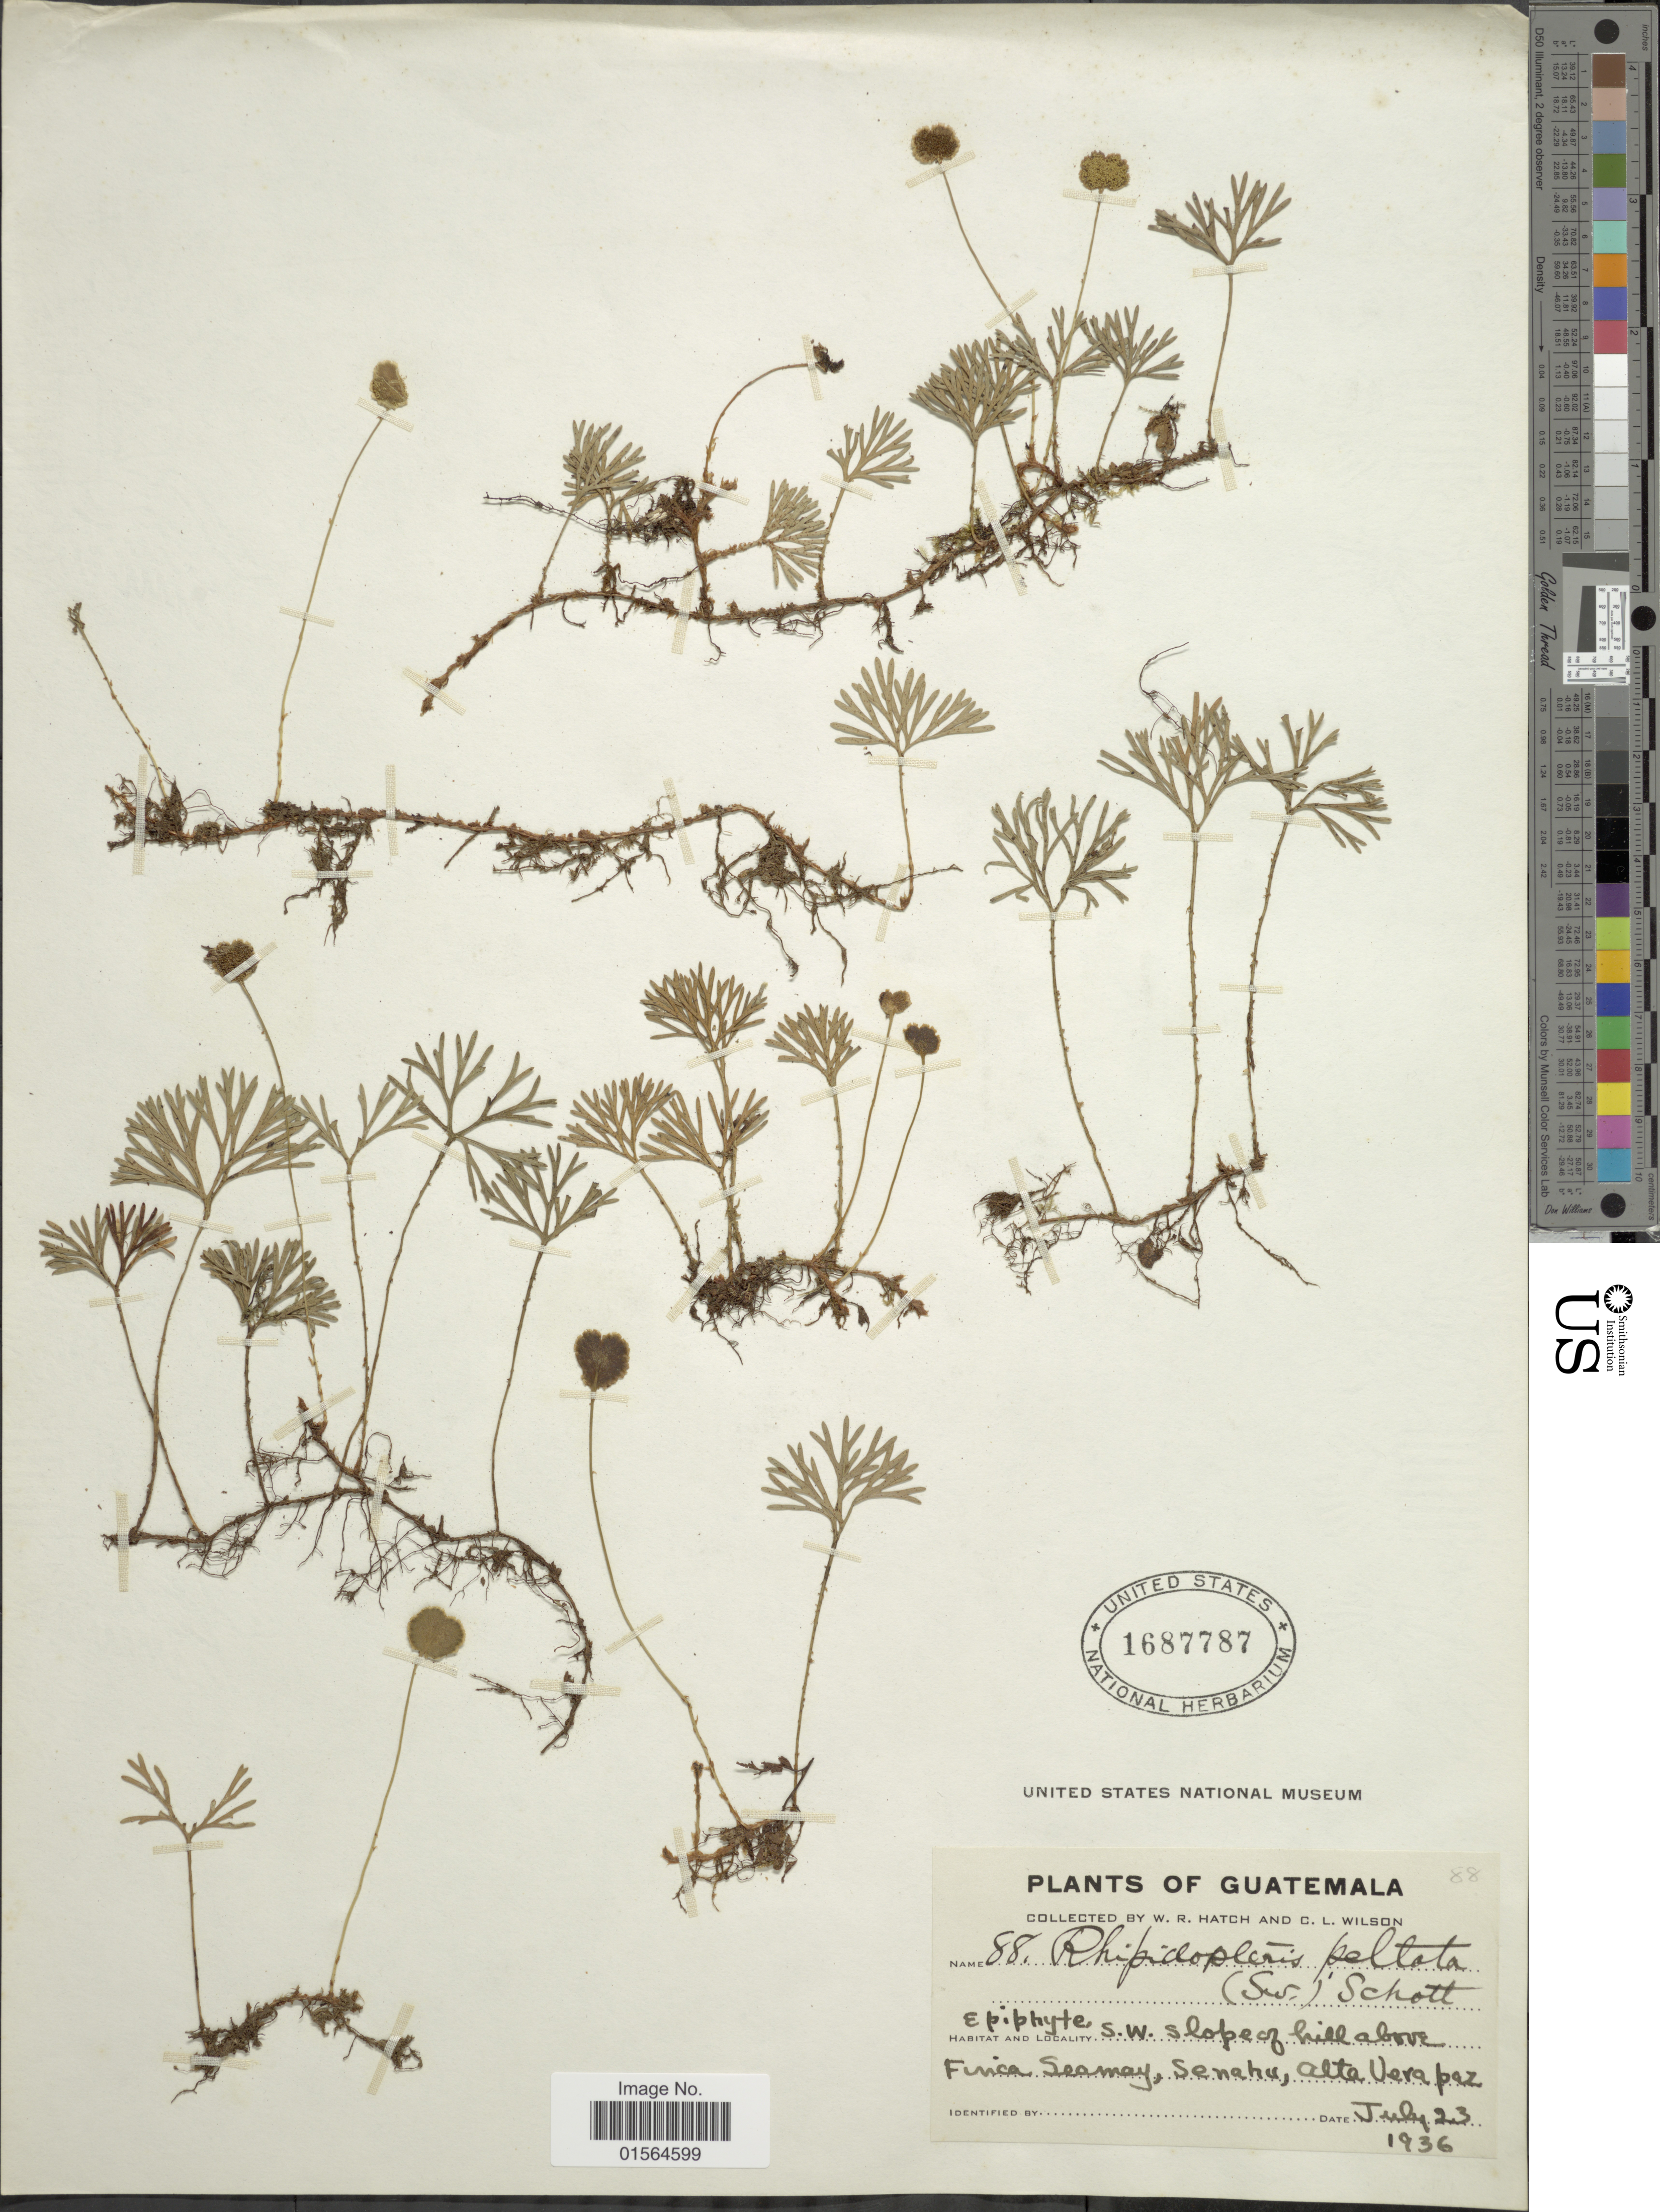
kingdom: Plantae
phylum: Tracheophyta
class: Polypodiopsida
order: Polypodiales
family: Dryopteridaceae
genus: Elaphoglossum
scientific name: Elaphoglossum peltatum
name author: (Sw.) Urb.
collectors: W. Hatch & C. L. Wilson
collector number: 88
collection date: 1936-07-23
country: Guatemala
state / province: Alta Verapaz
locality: S. W. slope of hill above Finca Seamat, Senahu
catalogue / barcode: US 1687787